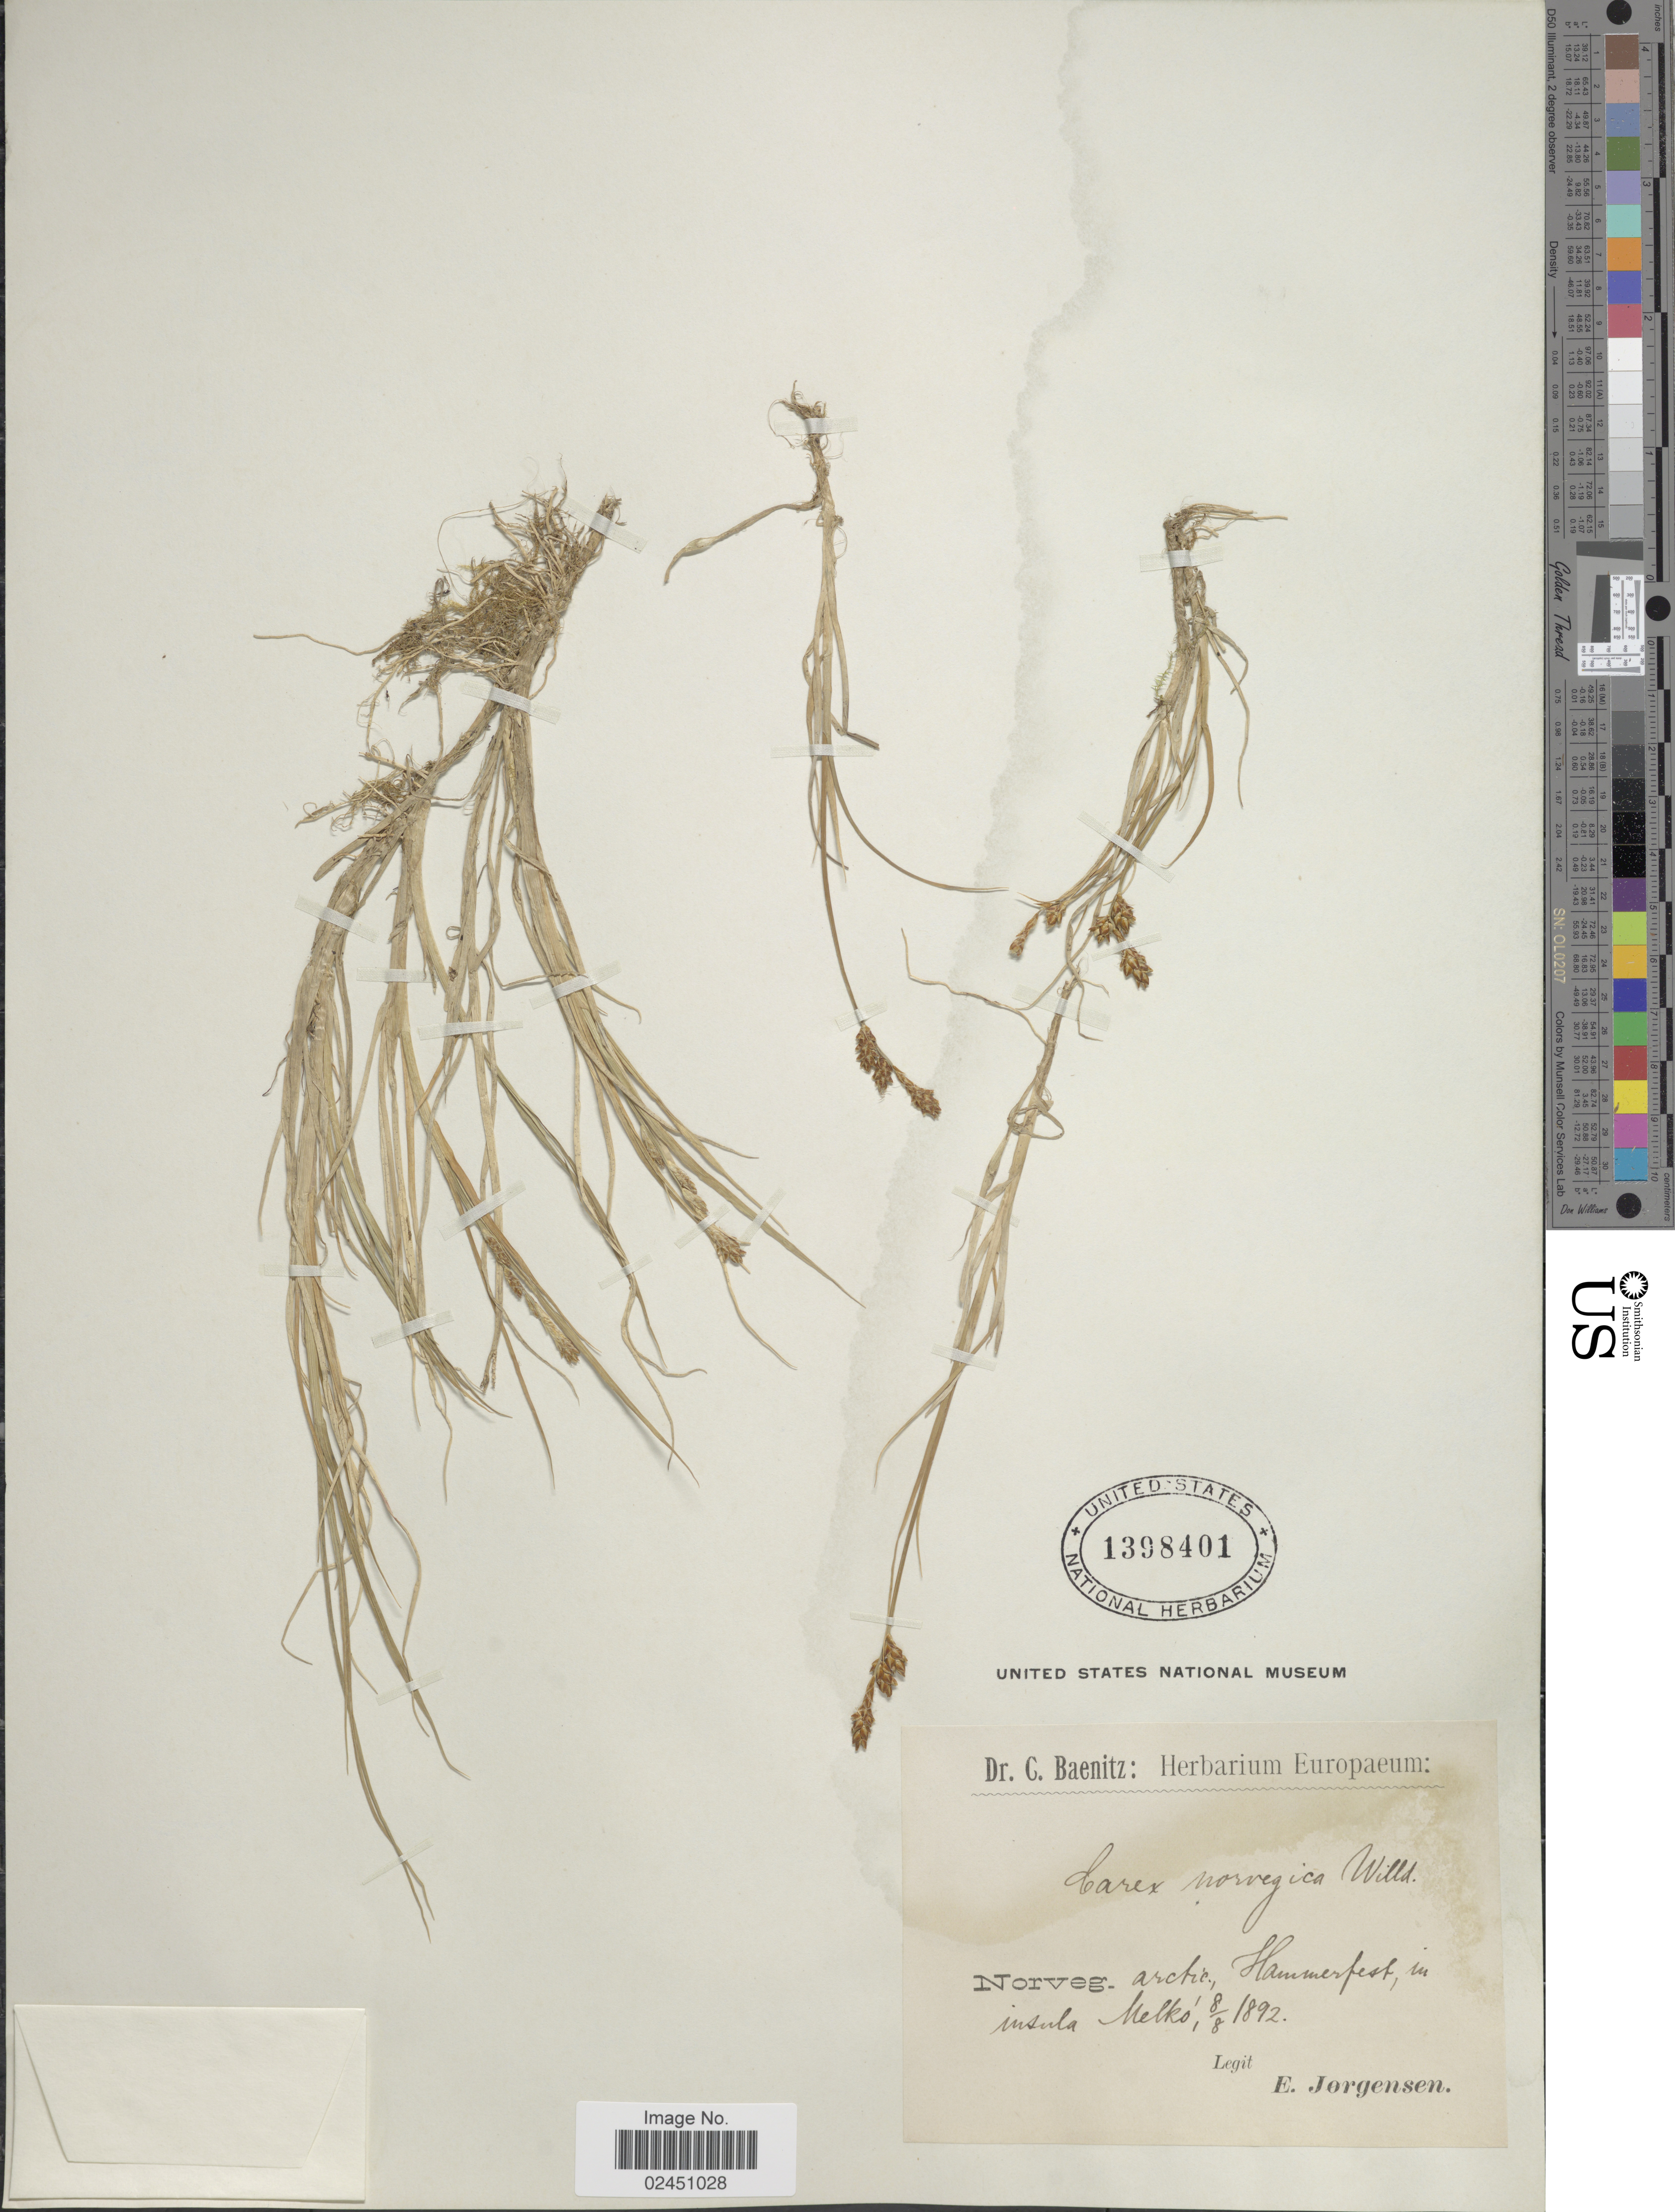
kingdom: Plantae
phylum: Tracheophyta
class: Liliopsida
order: Poales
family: Cyperaceae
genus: Carex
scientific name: Carex norvegica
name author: Retz.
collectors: E. Jørgensen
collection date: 1892-08-08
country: Norway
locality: Norveg. Arctci, Hammerfest, in insula Melko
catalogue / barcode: US 1398401